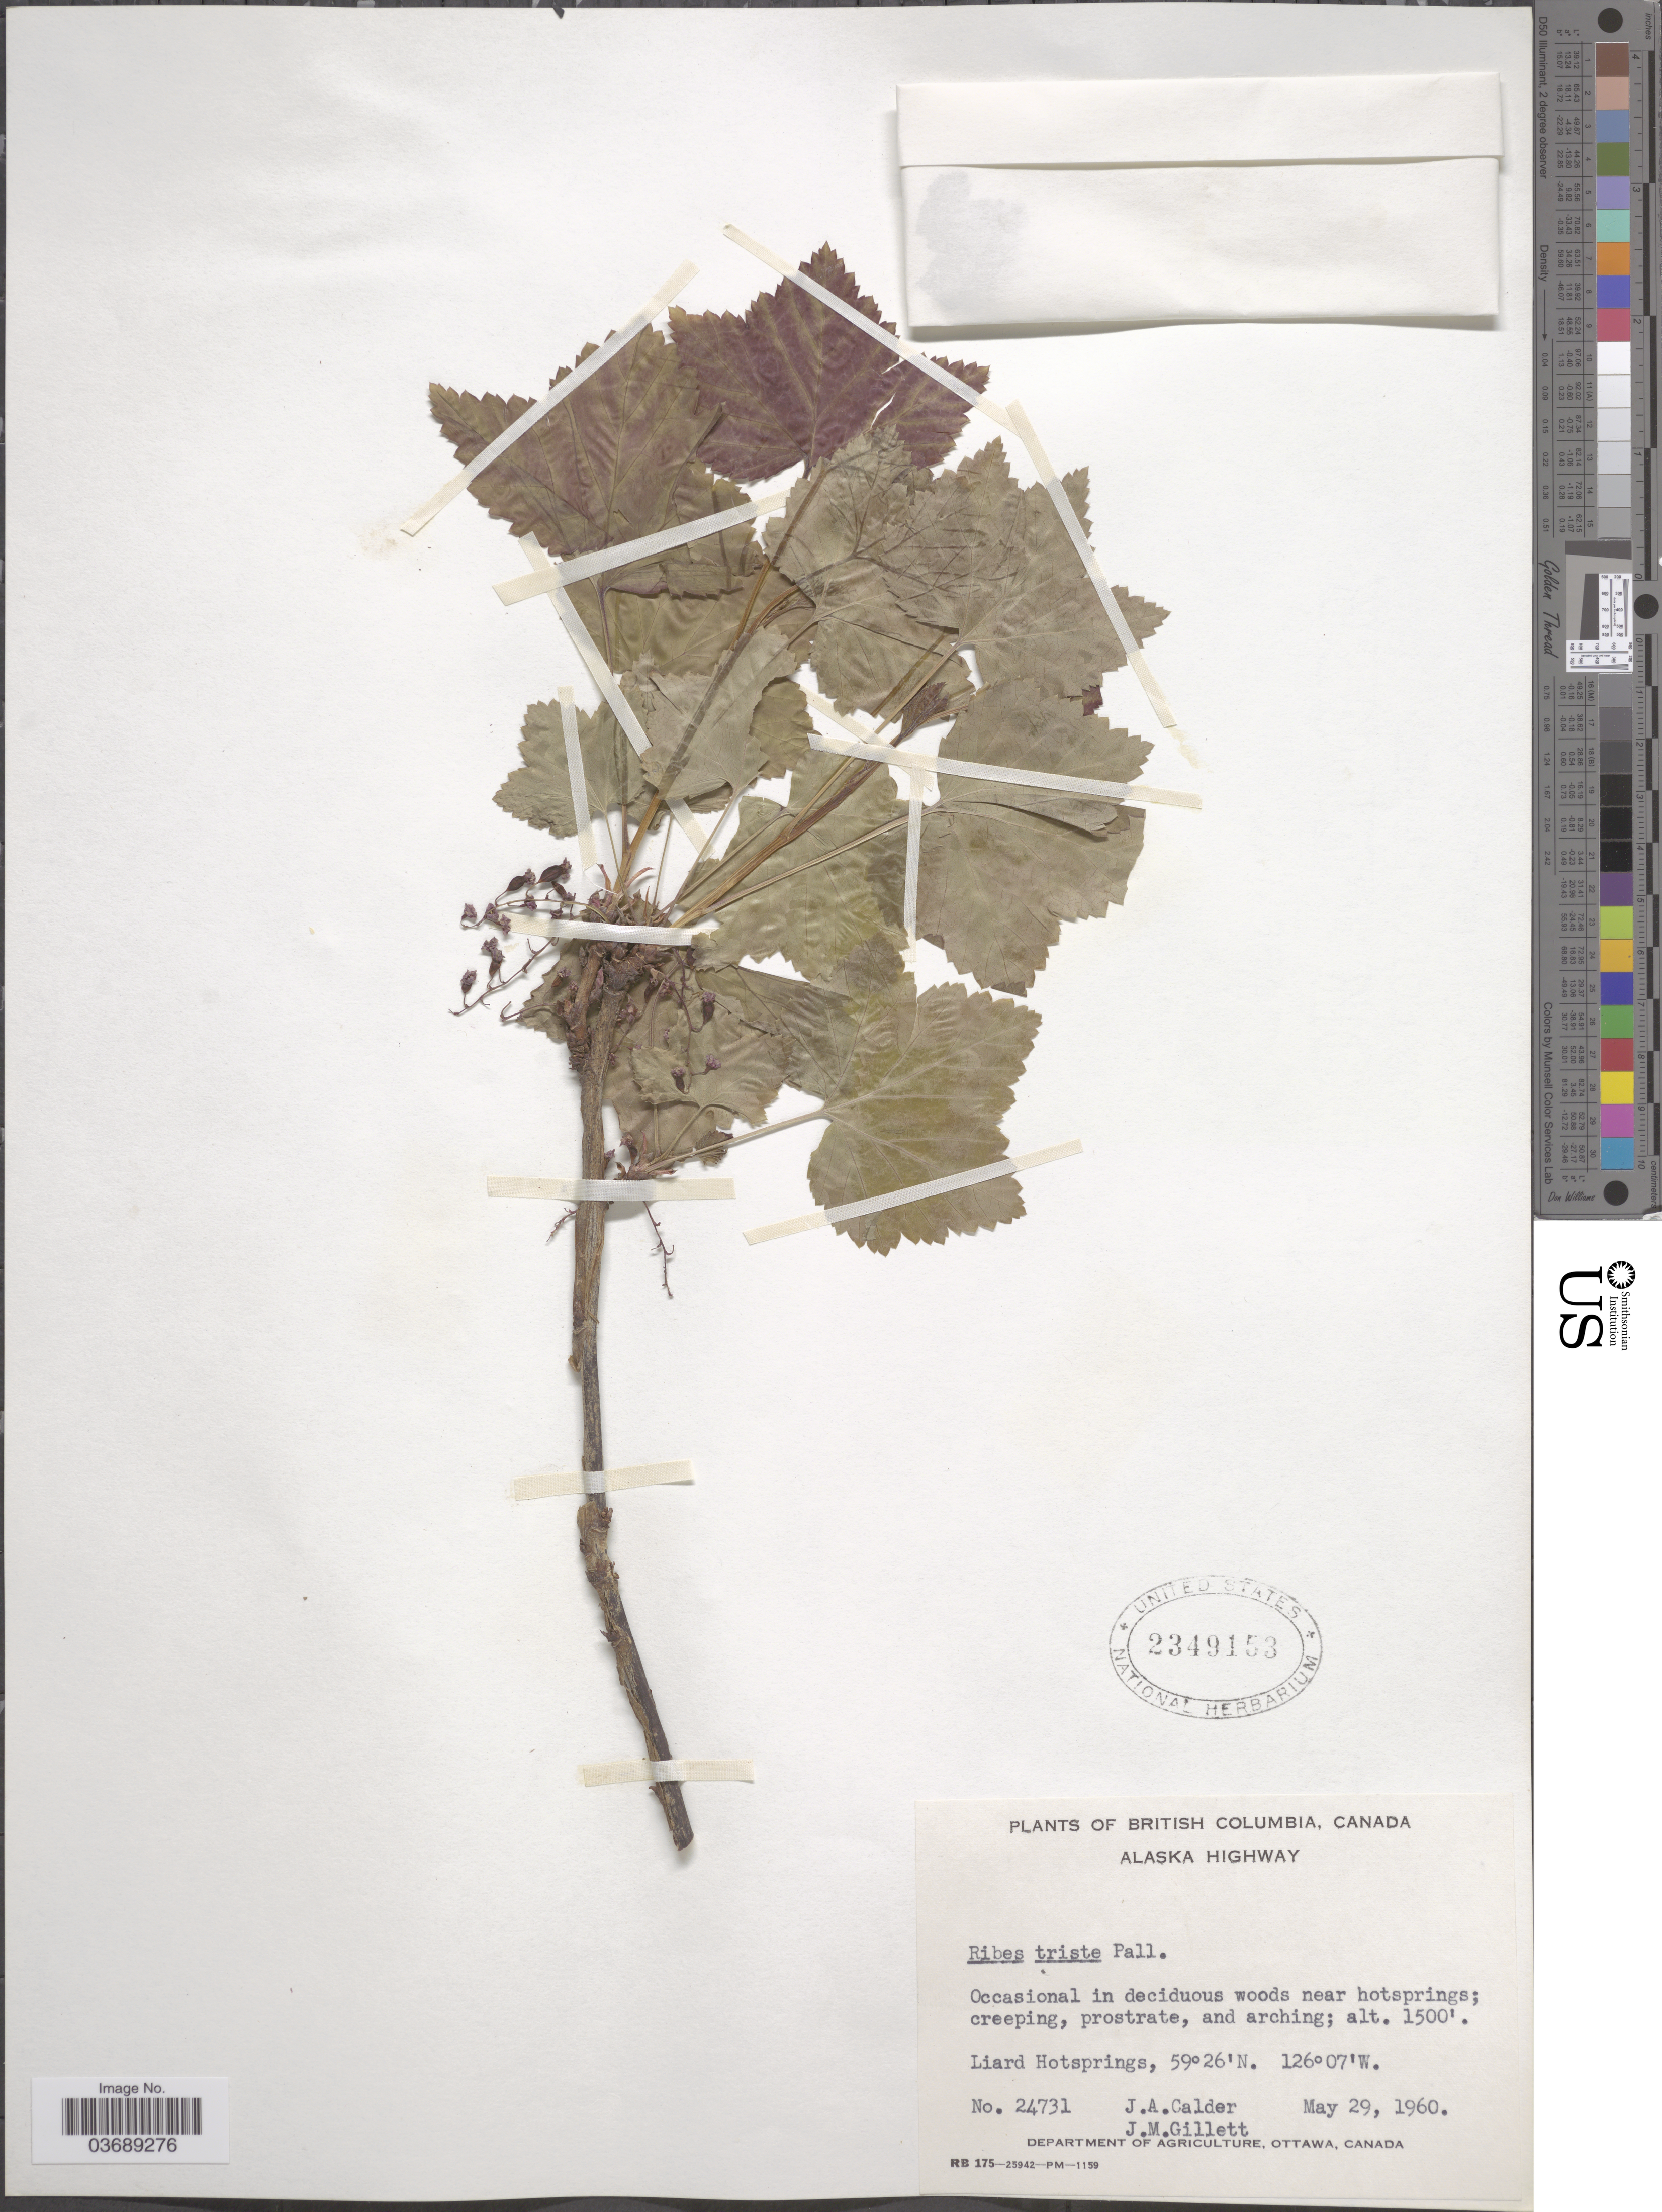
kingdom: Plantae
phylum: Tracheophyta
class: Magnoliopsida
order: Saxifragales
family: Grossulariaceae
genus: Ribes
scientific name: Ribes triste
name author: Pall.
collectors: J. A. Calder & J. M. Gillett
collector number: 24731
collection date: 1960-05-29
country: Canada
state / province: British Columbia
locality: Alaska Highway. Liard Hotsprings.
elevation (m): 457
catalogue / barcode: US 2349153